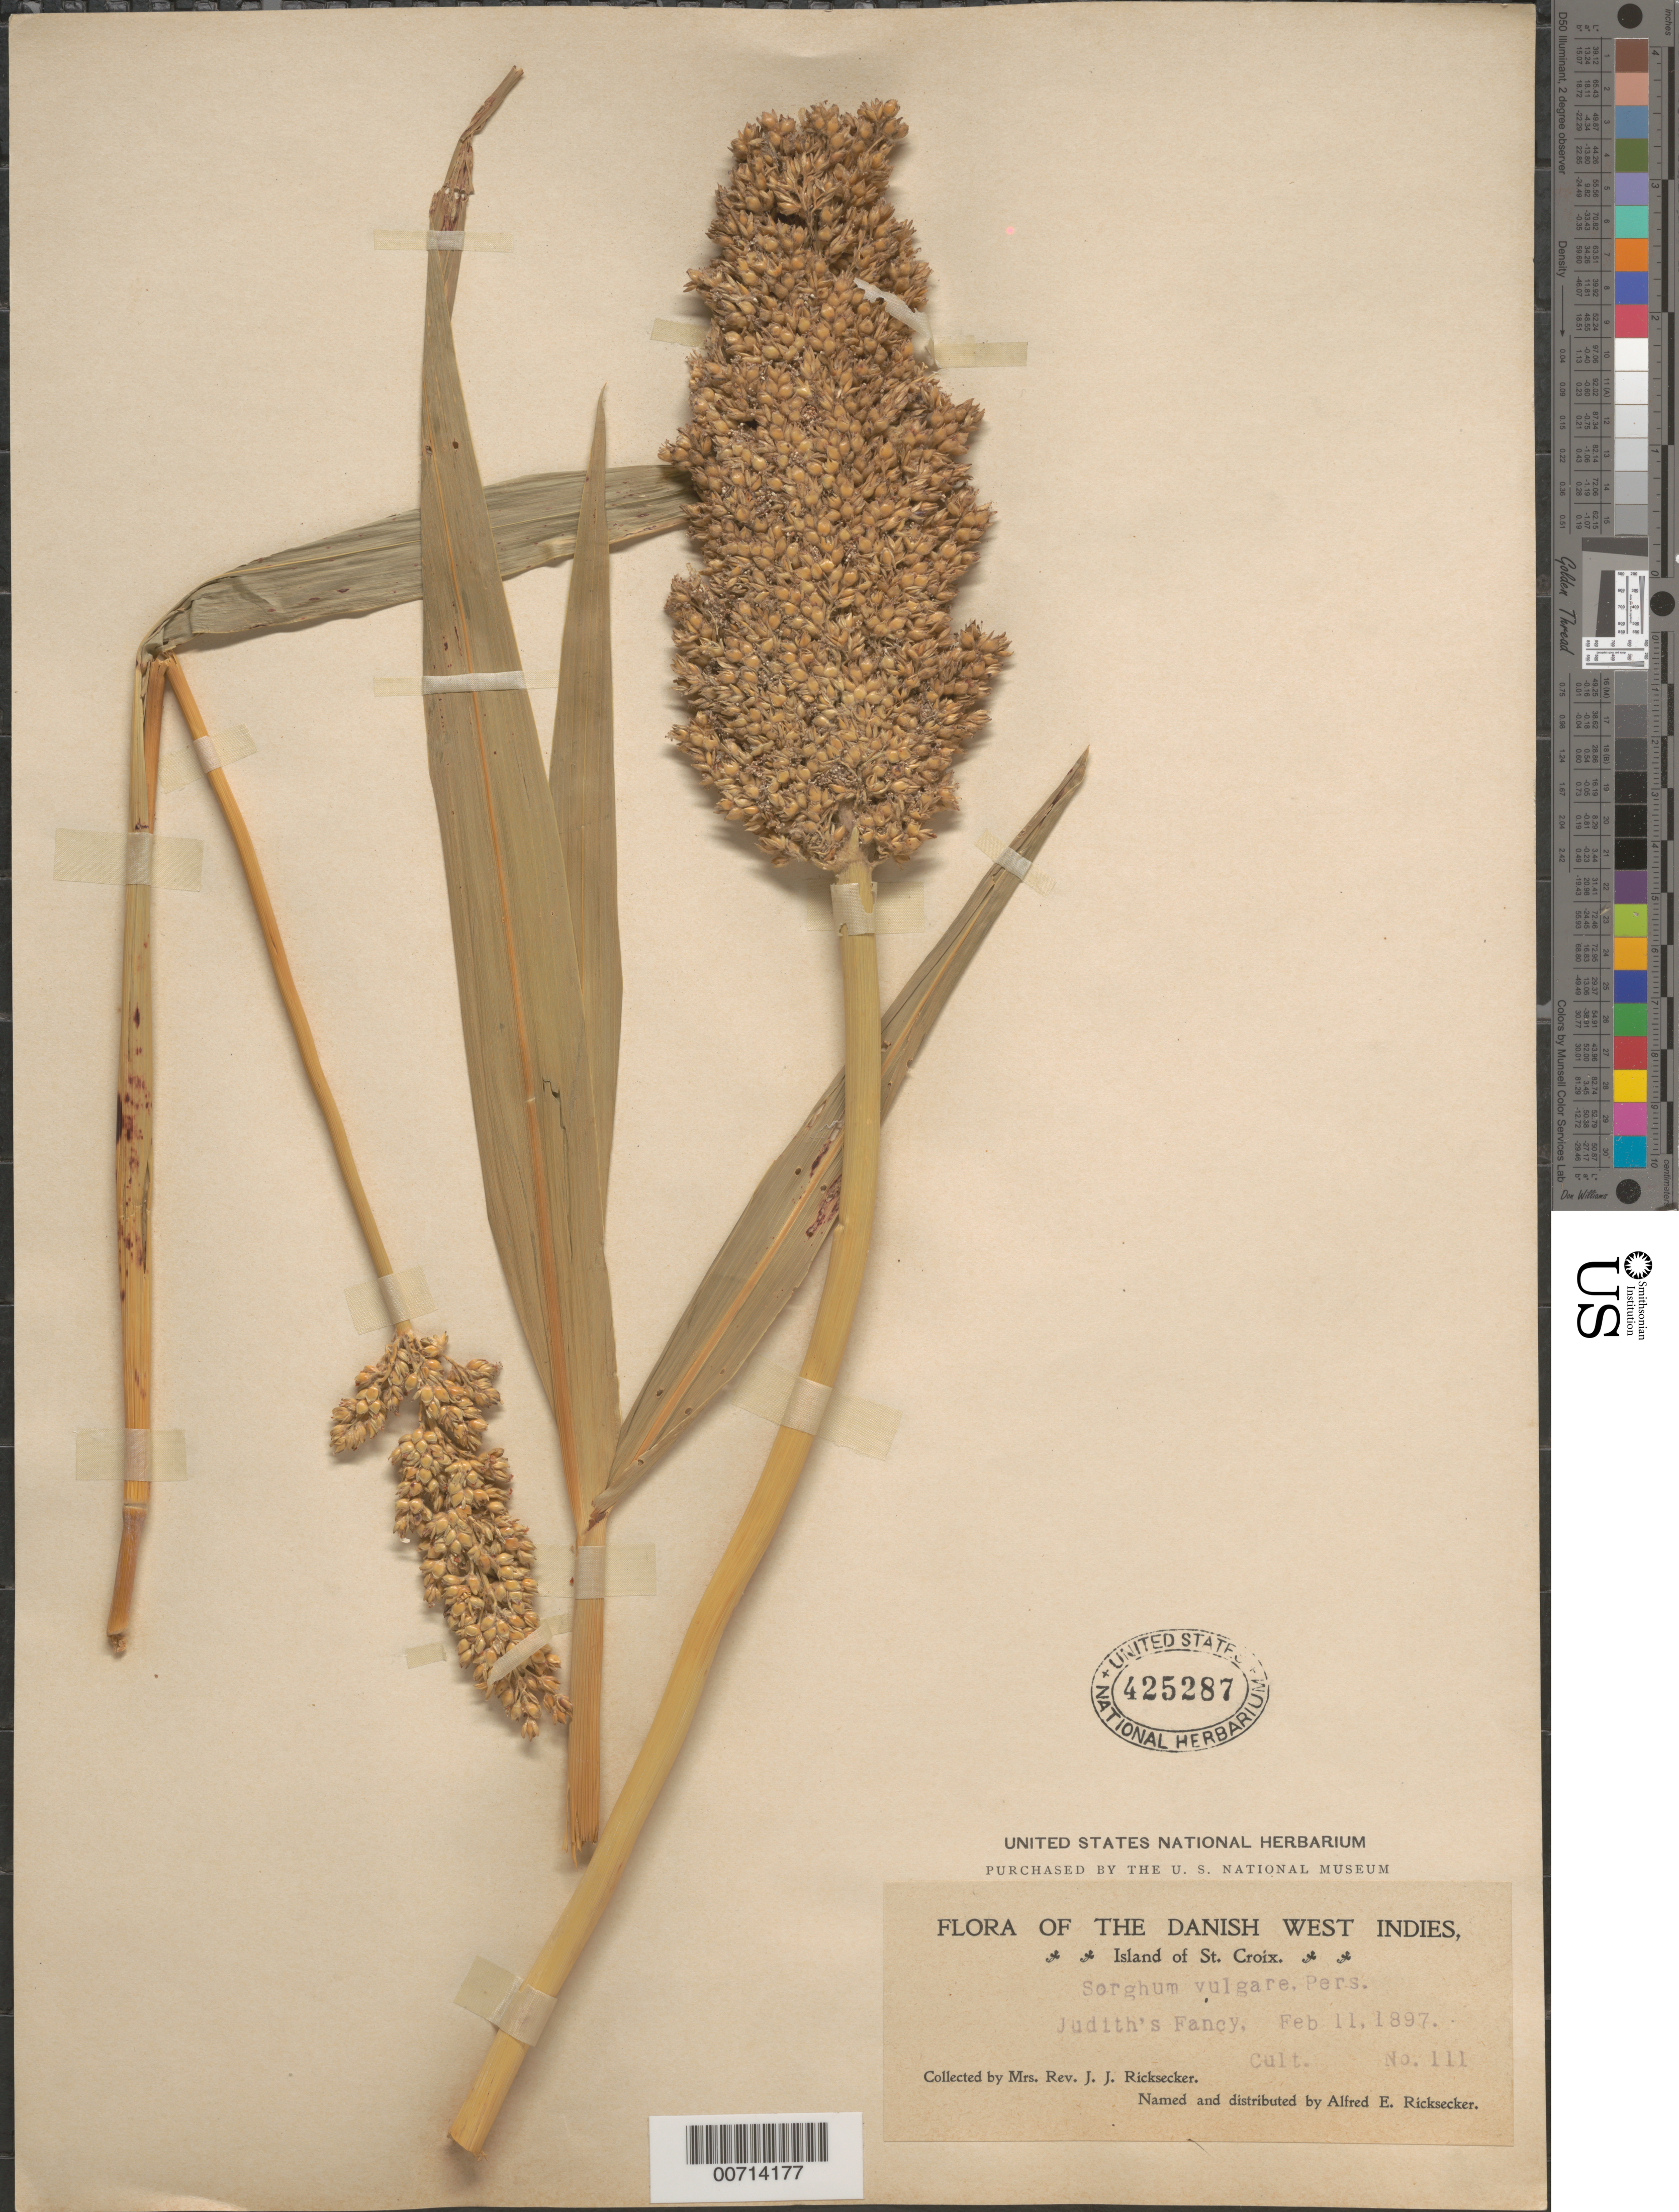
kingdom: Plantae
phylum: Tracheophyta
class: Liliopsida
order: Poales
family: Poaceae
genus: Sorghum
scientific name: Sorghum bicolor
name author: (L.) Moench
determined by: Ricksecker, A. E.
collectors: L. A. Ricksecker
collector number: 111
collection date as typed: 11 Feb 1897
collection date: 1897-02-11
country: U.S. Virgin Islands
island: St. Croix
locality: Judith's Fancy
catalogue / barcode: US 425287